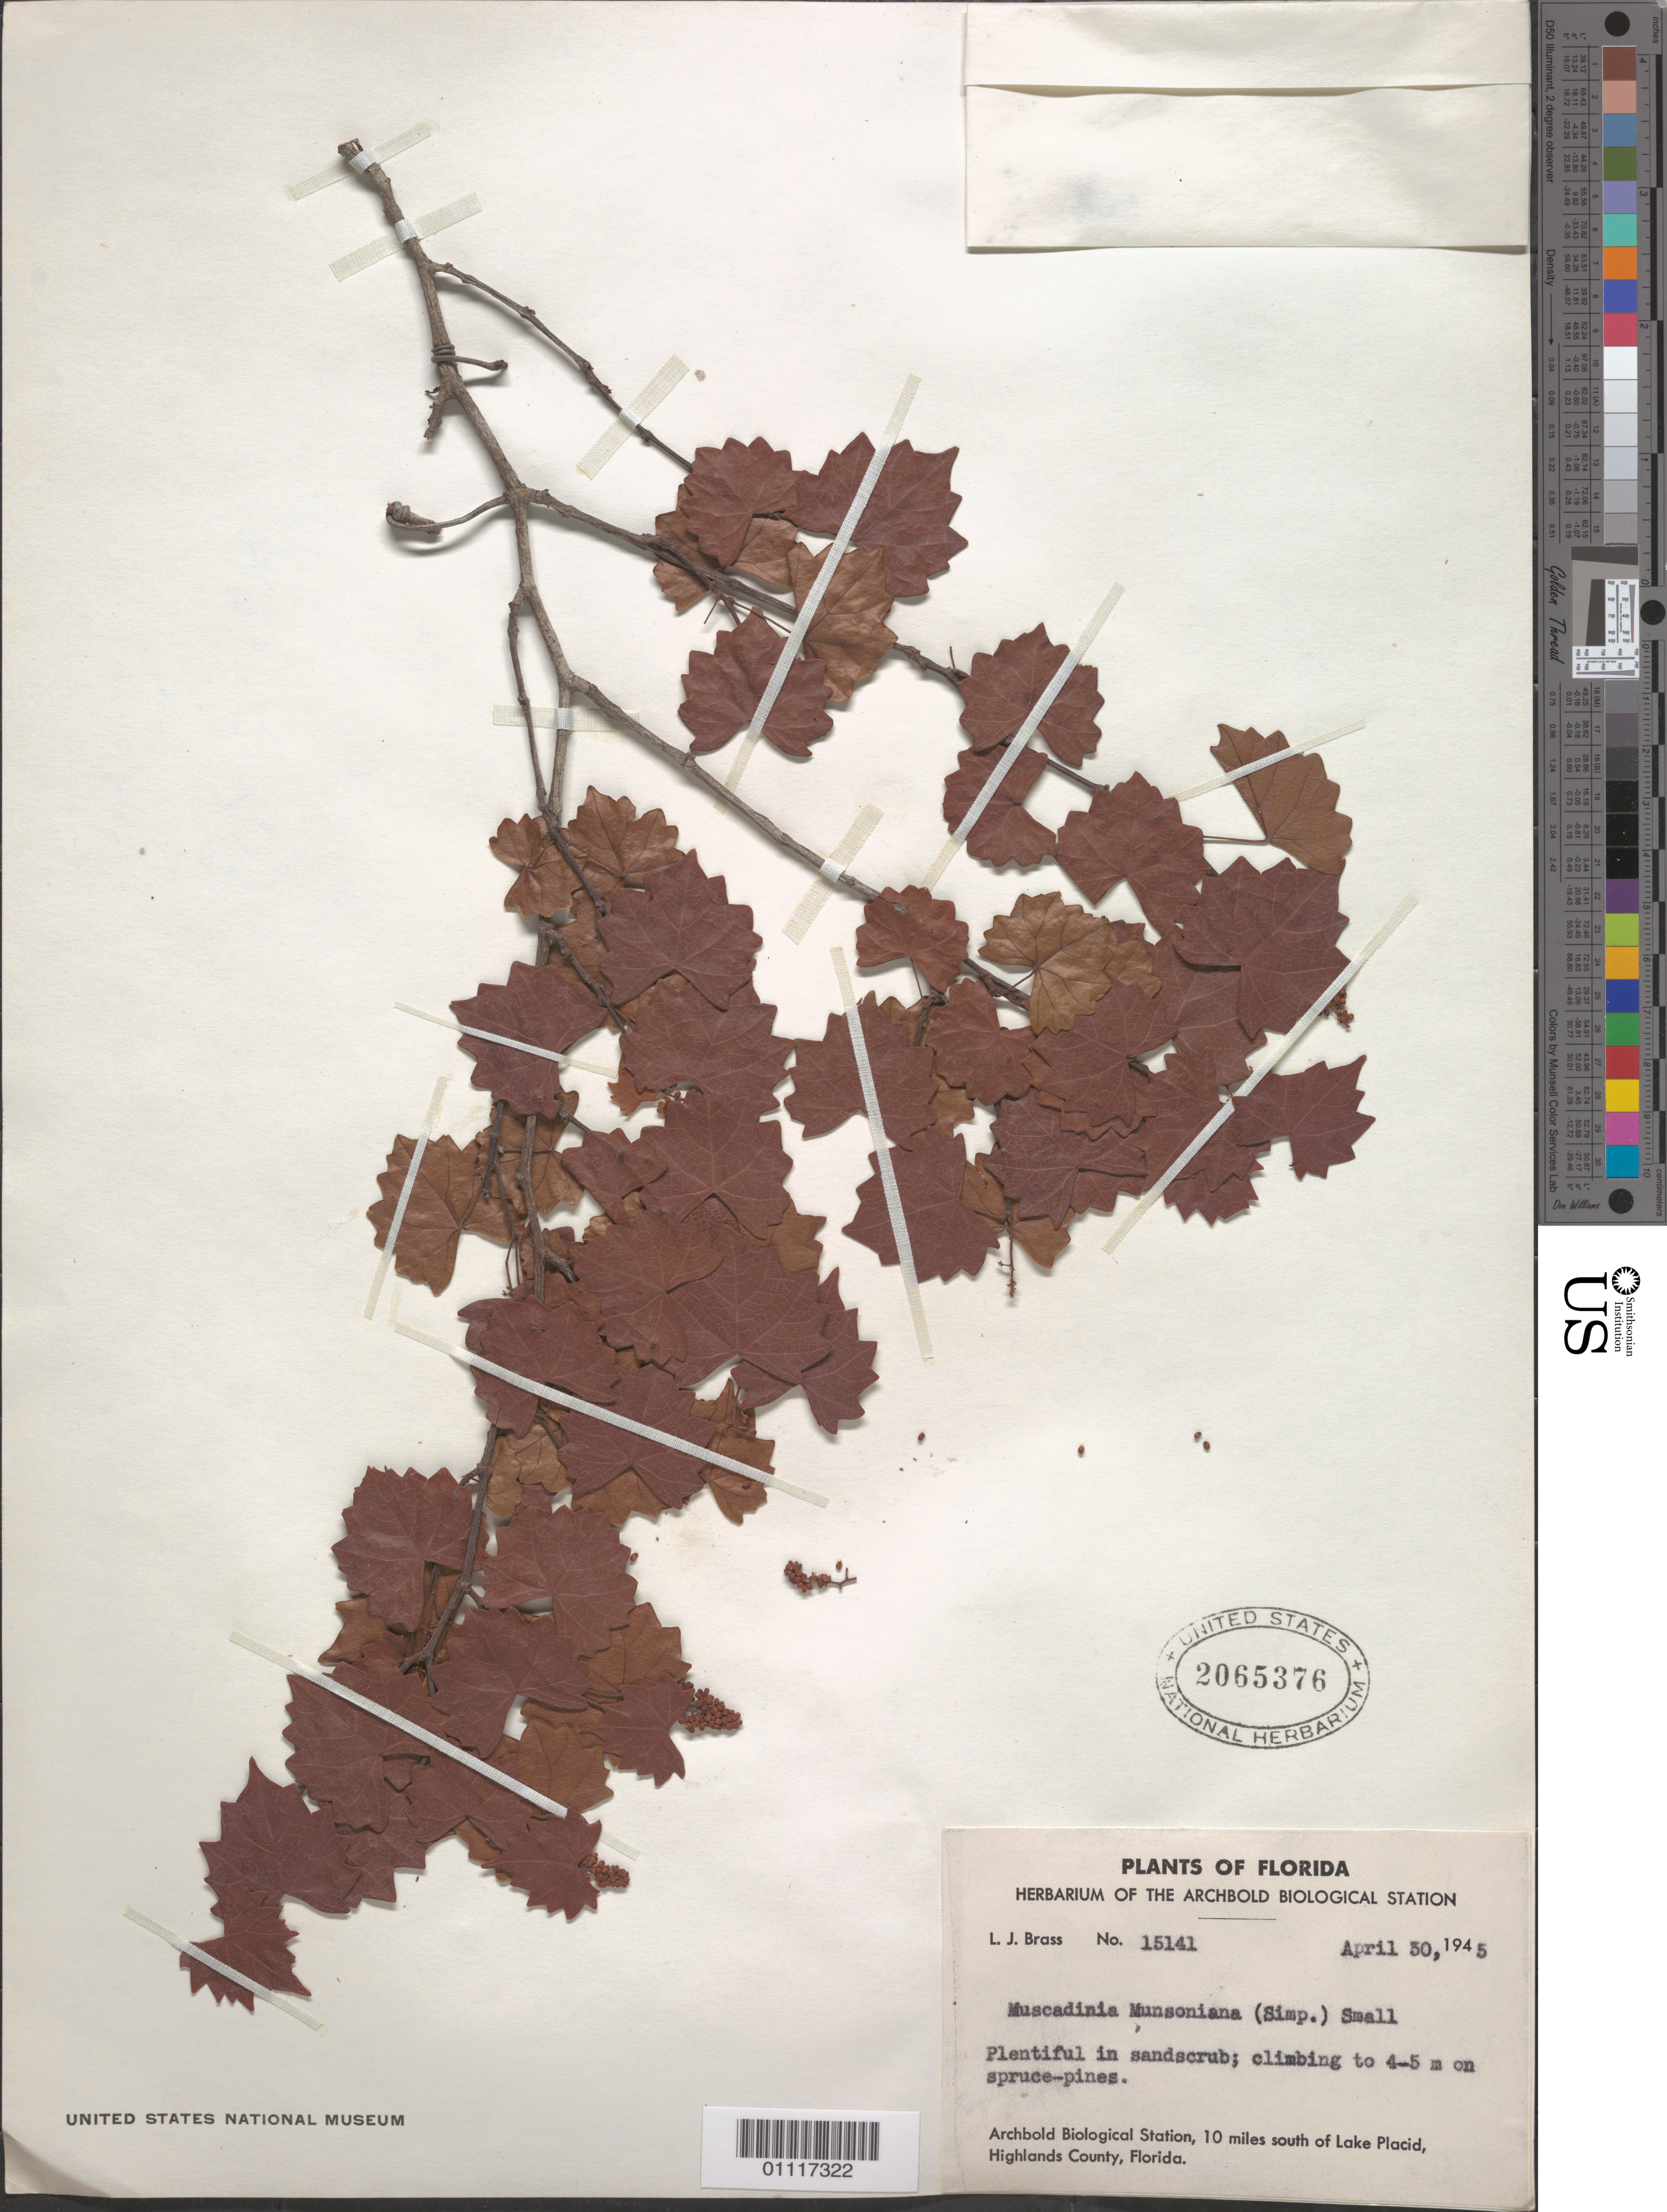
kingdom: Plantae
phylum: Tracheophyta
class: Magnoliopsida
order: Vitales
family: Vitaceae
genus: Vitis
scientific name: Vitis munsoniana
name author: J.H. Simpson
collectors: L. J. Brass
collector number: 15141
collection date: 1945-04-30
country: United States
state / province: Florida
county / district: Highlands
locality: Archbold Biological Station, 10 miles south of Lake Placid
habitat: sandscrub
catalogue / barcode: US 2065376